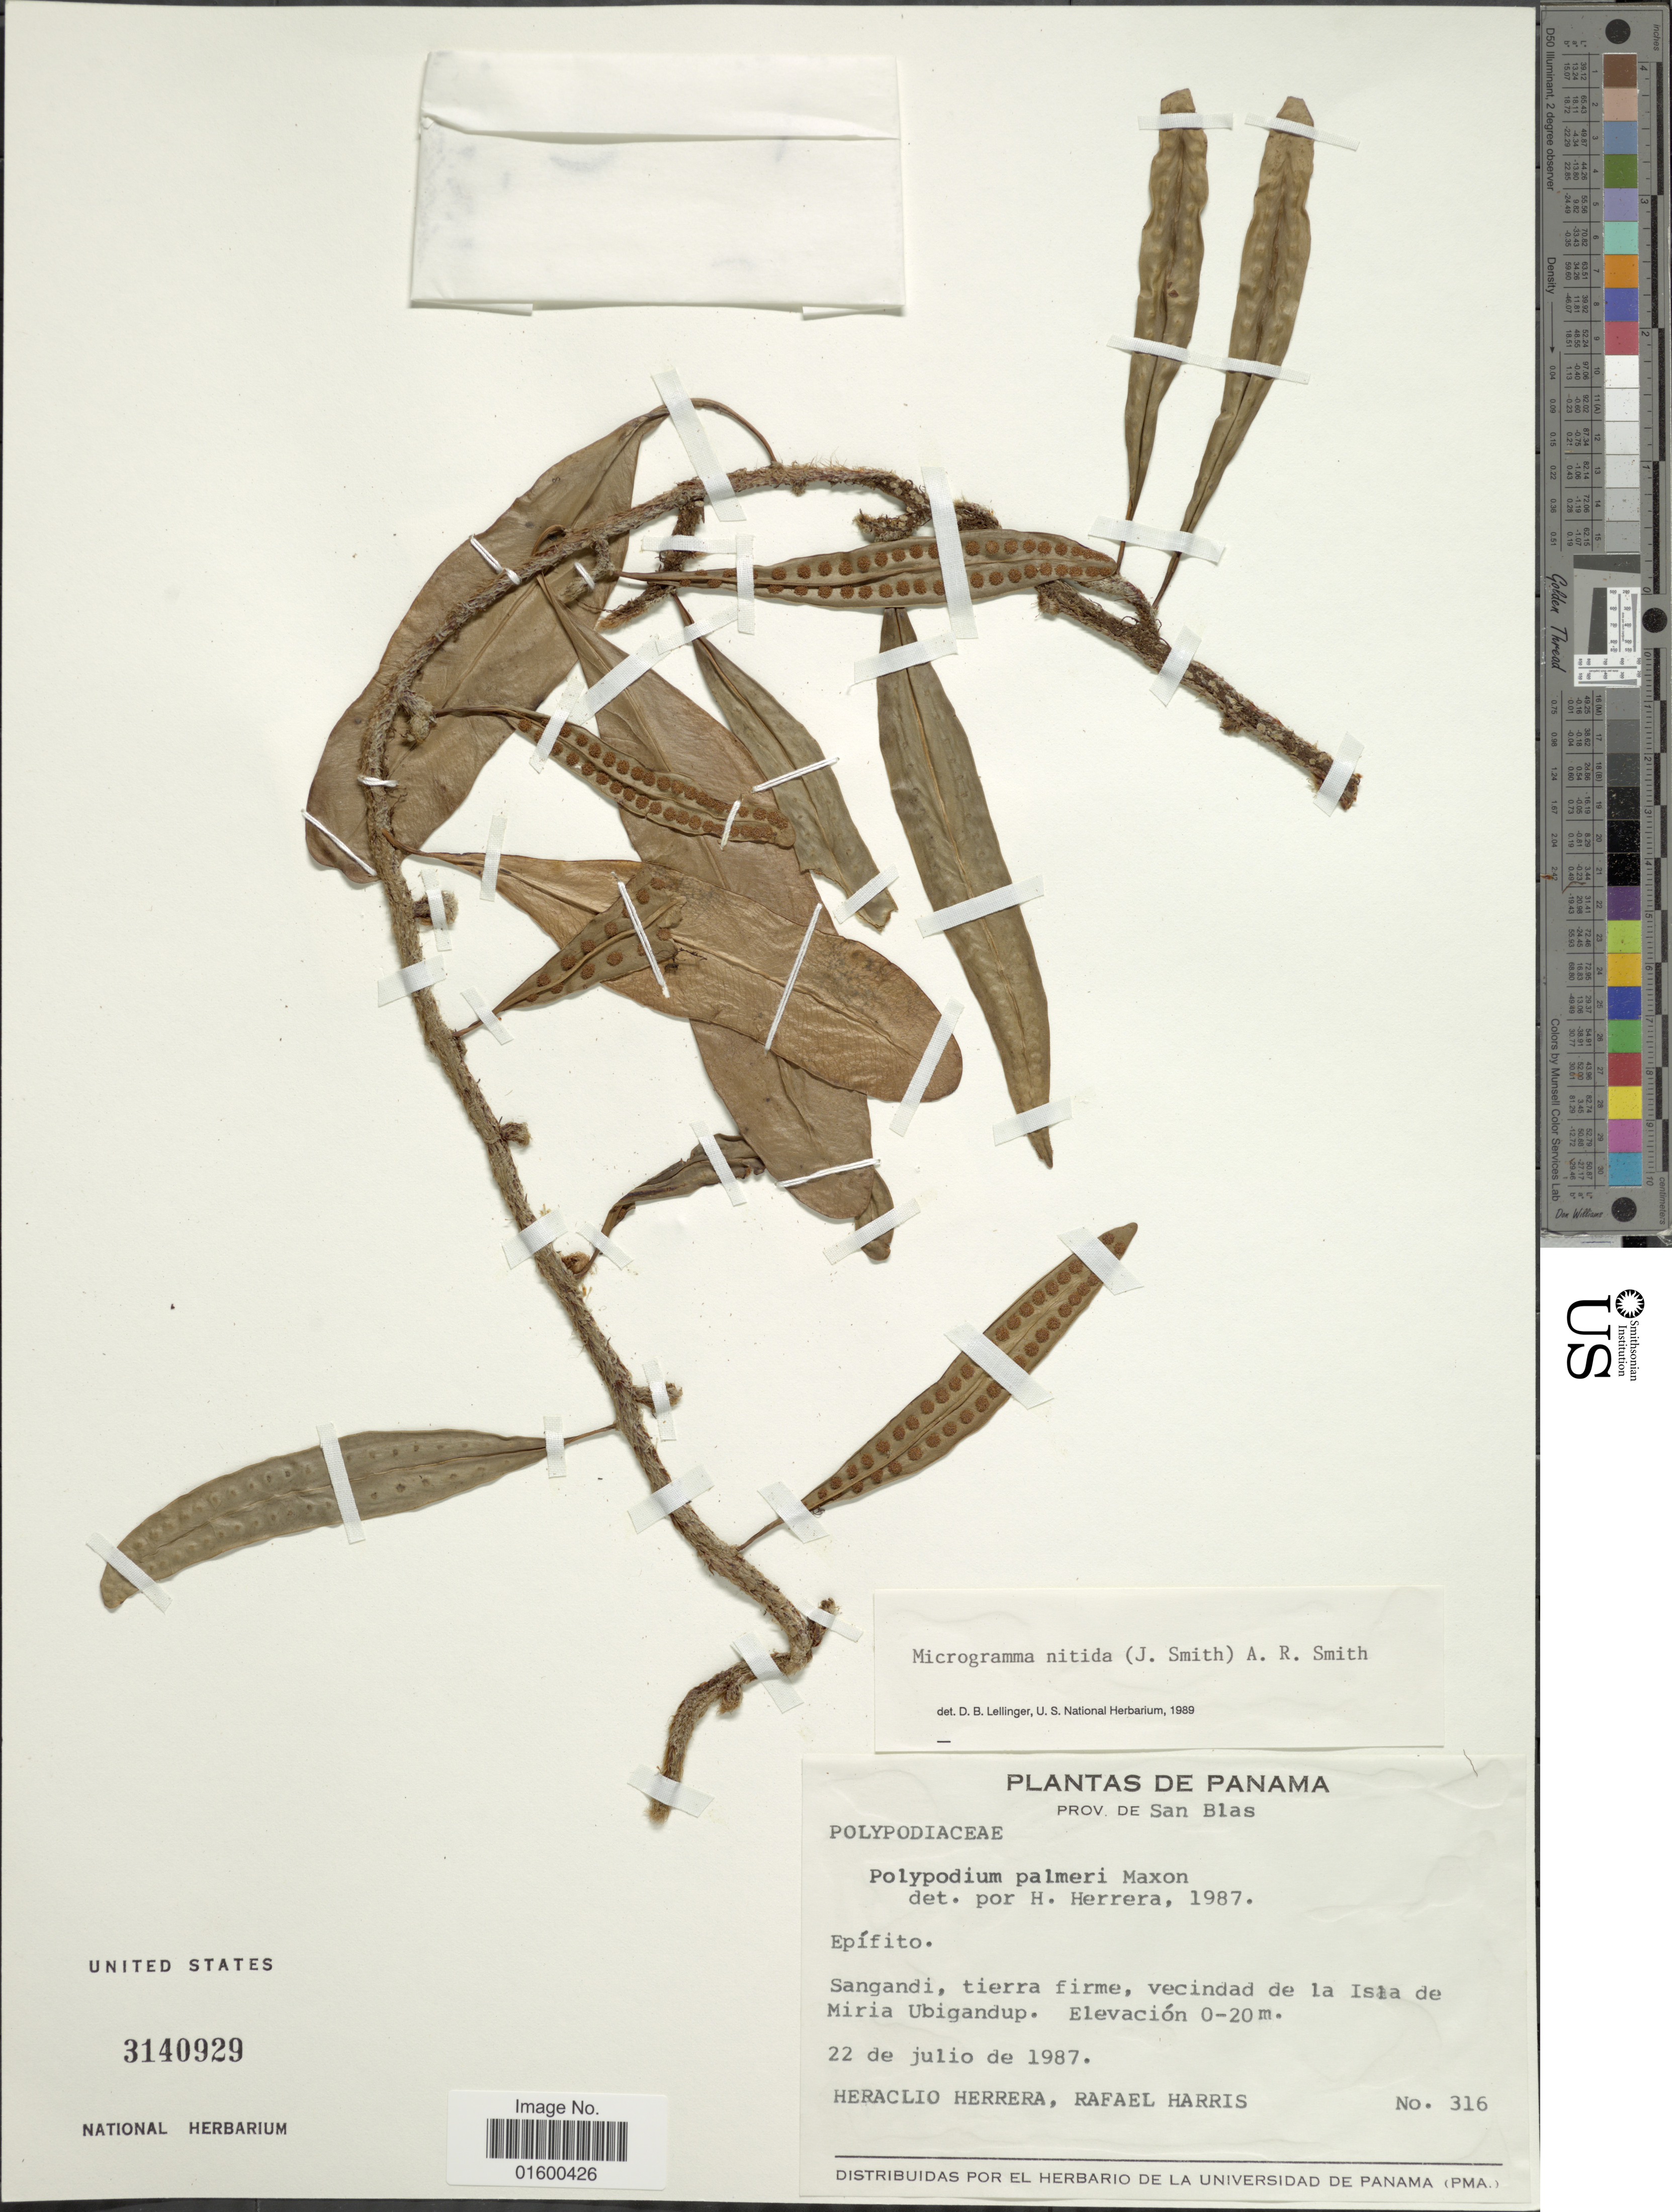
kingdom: Plantae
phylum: Tracheophyta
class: Polypodiopsida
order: Polypodiales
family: Polypodiaceae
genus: Microgramma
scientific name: Microgramma nitida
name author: (J. Sm.) A.R. Sm.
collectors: H. Herrera & R. Harris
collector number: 316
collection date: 1987-07-22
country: Panama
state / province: Kuna Yala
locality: Prov. de San Blas, Sangandi, vecindad de la Isla de Miria Ubigandup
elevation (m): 0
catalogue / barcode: US 3140929